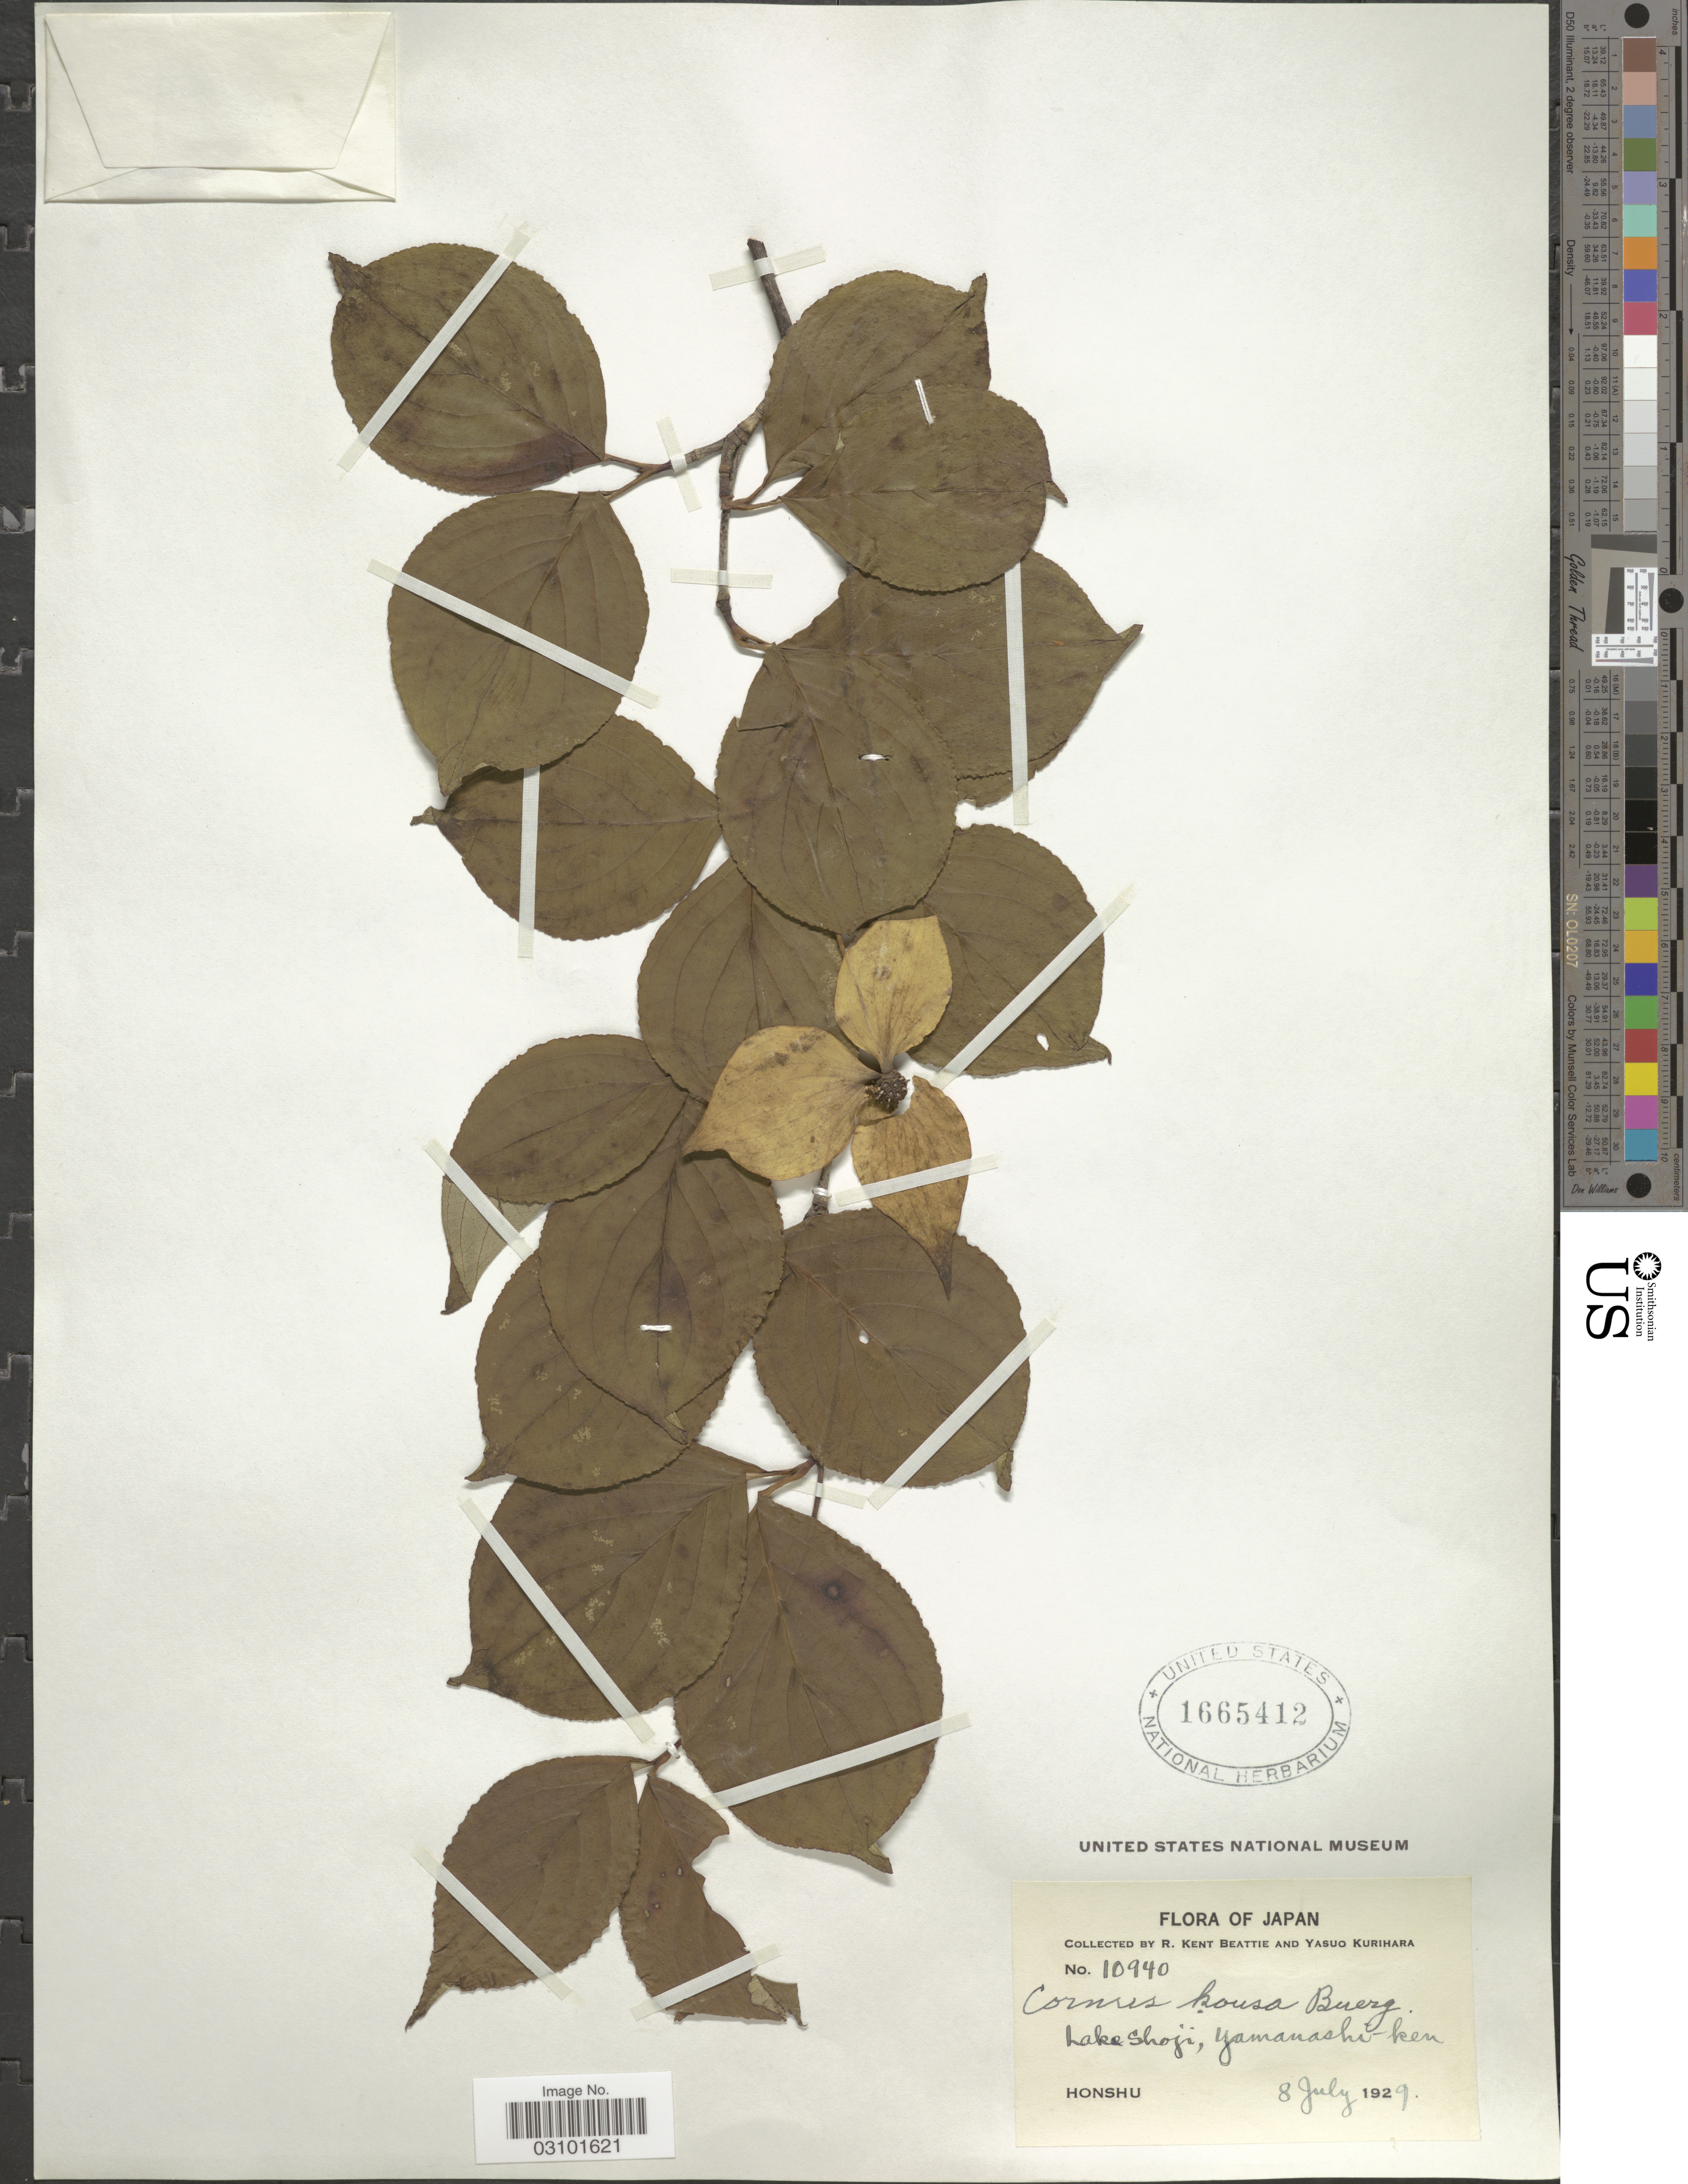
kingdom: Plantae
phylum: Tracheophyta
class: Magnoliopsida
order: Cornales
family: Cornaceae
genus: Cornus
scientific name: Cornus kousa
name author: F. Buerger ex Miq.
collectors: R. K. Beattie & Y. Kurihara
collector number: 10940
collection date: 1929-07-08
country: Japan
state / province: Yamanasi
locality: Lake Shoji, Yamanashi-ken. Honshu.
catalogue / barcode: US 1665412